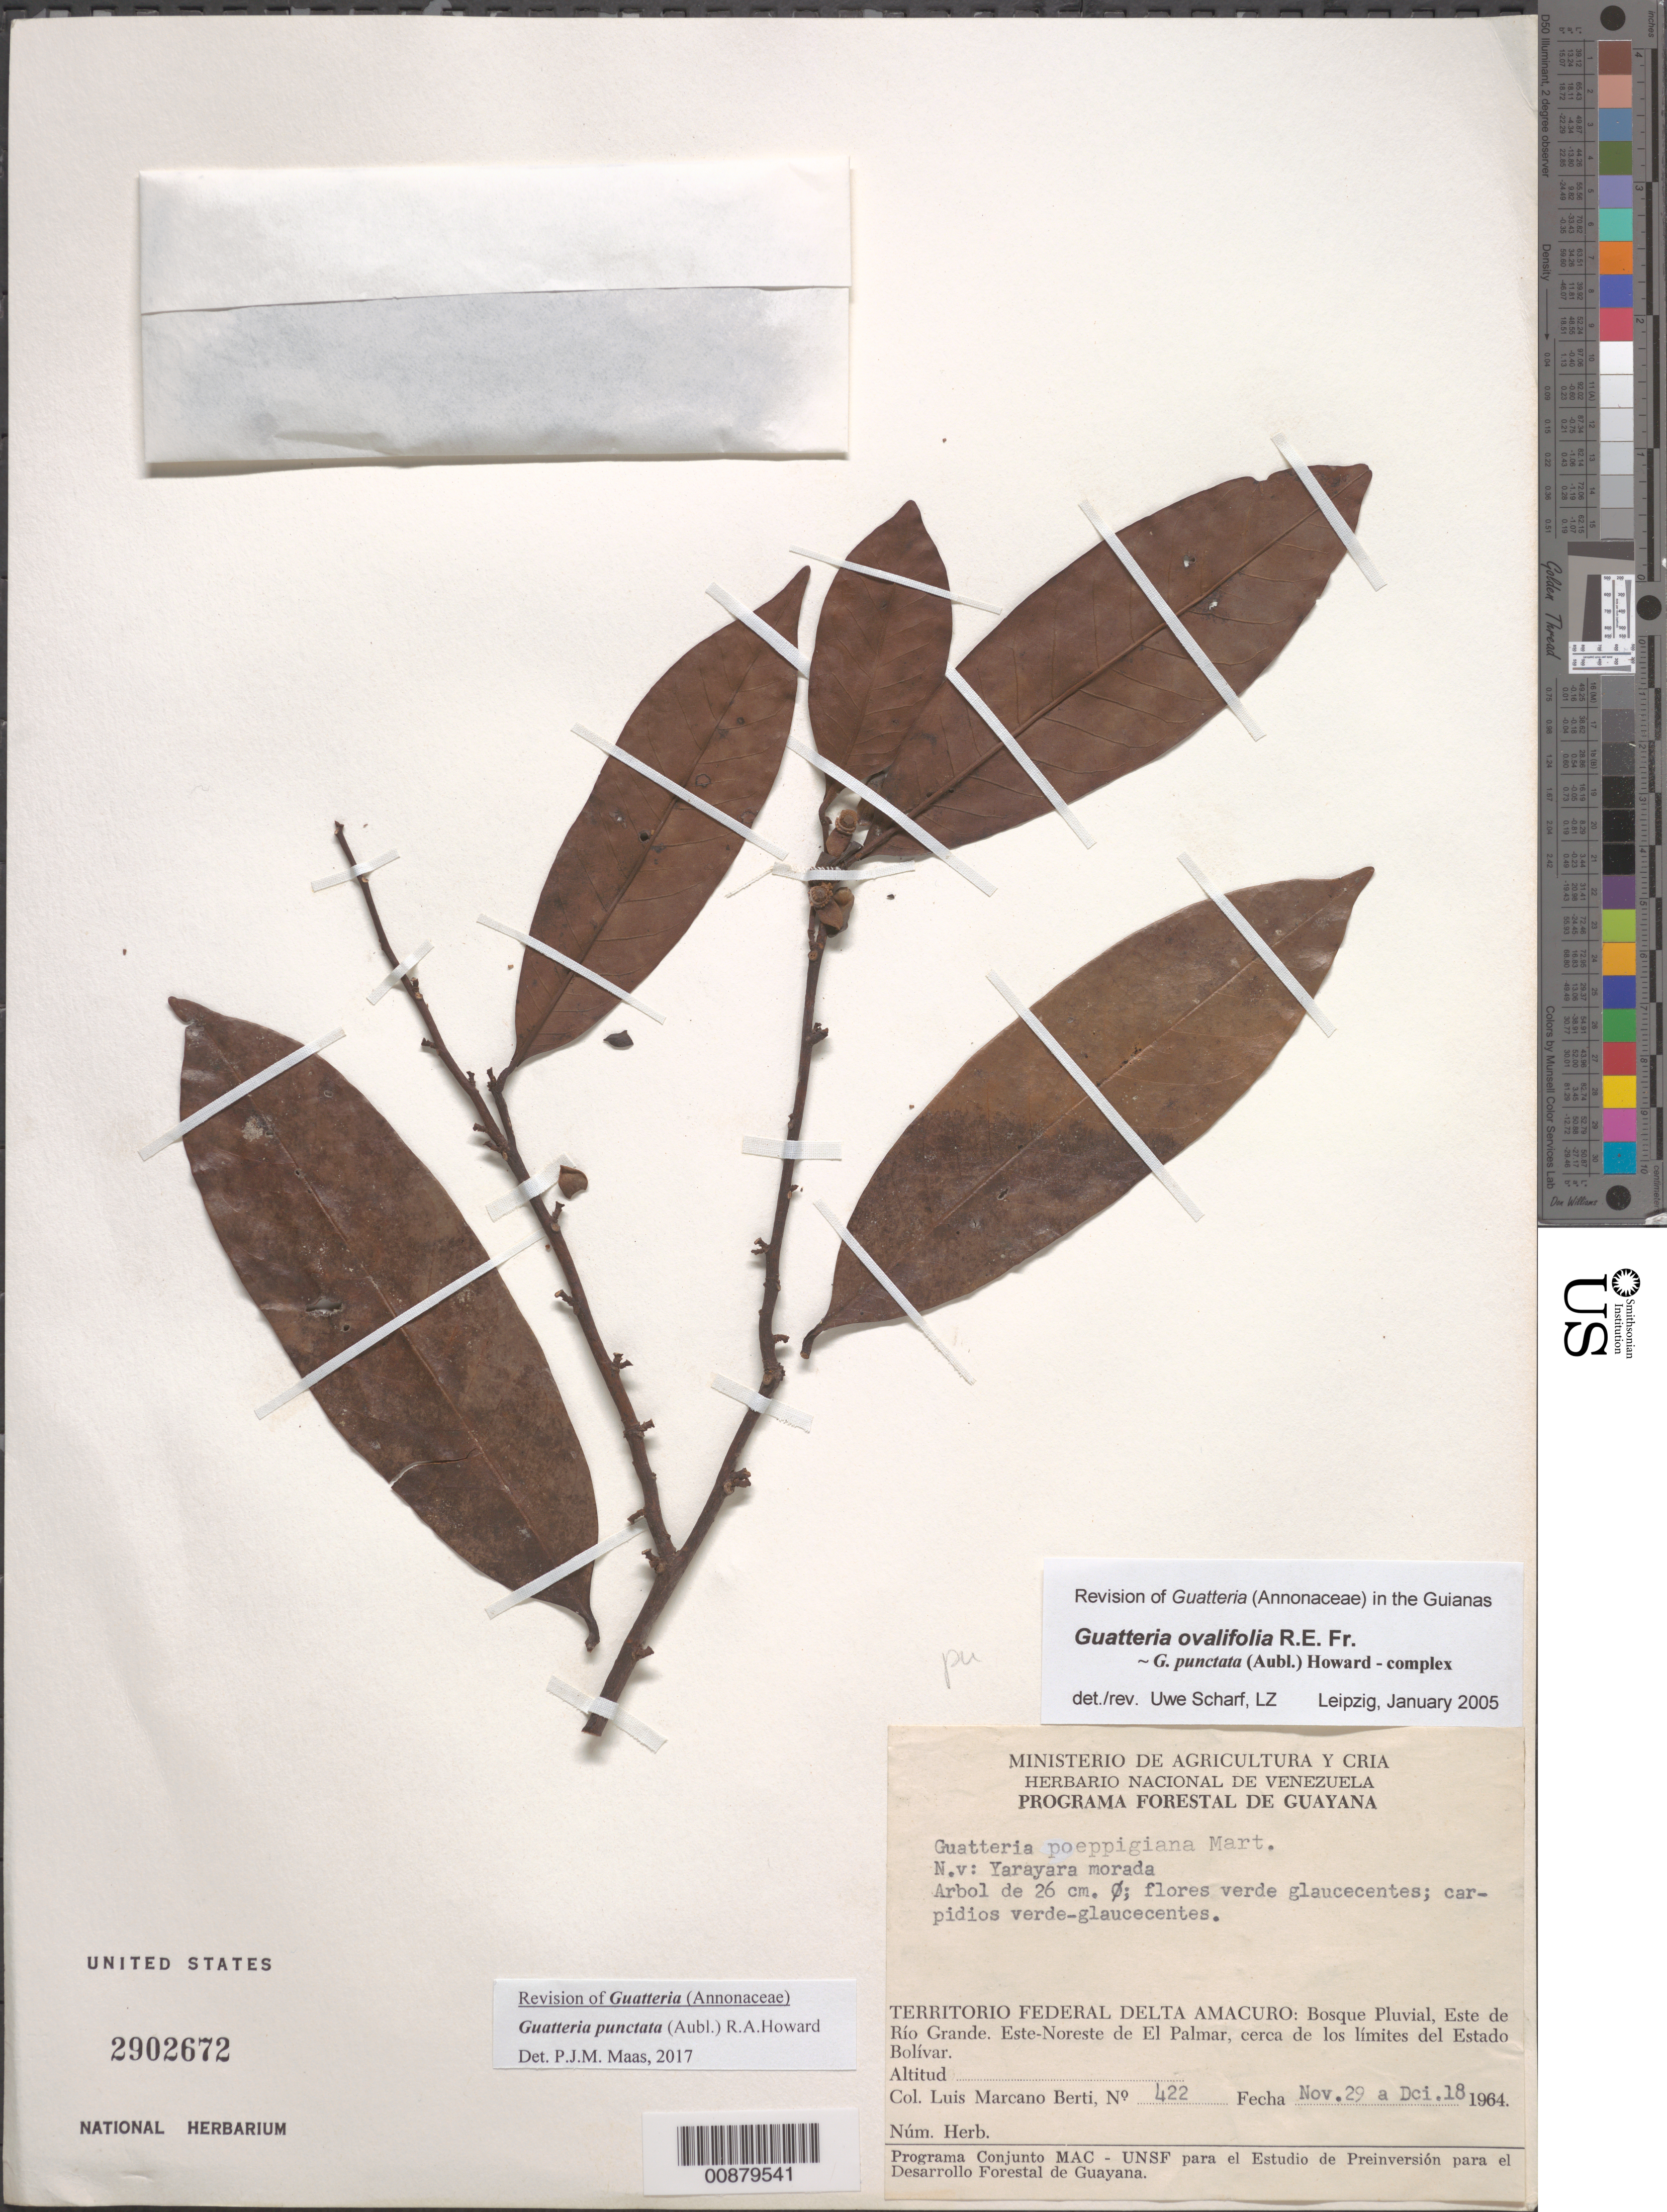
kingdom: Plantae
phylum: Tracheophyta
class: Magnoliopsida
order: Magnoliales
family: Annonaceae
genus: Guatteria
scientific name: Guatteria punctata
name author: (Aubl.) R.A. Howard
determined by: Maas, Paul J.; Maas, H.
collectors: L. Marcano-Berti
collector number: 422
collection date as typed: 29-Nov-64 to 18-Dec-64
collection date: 1964-11-29/1964-12-18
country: Venezuela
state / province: Delta Amacuro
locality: Este de Río Grande, ENE de El Palmar, cerca de los limites del Estado Bolívar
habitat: Bosque pluvial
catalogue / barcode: US 2902672